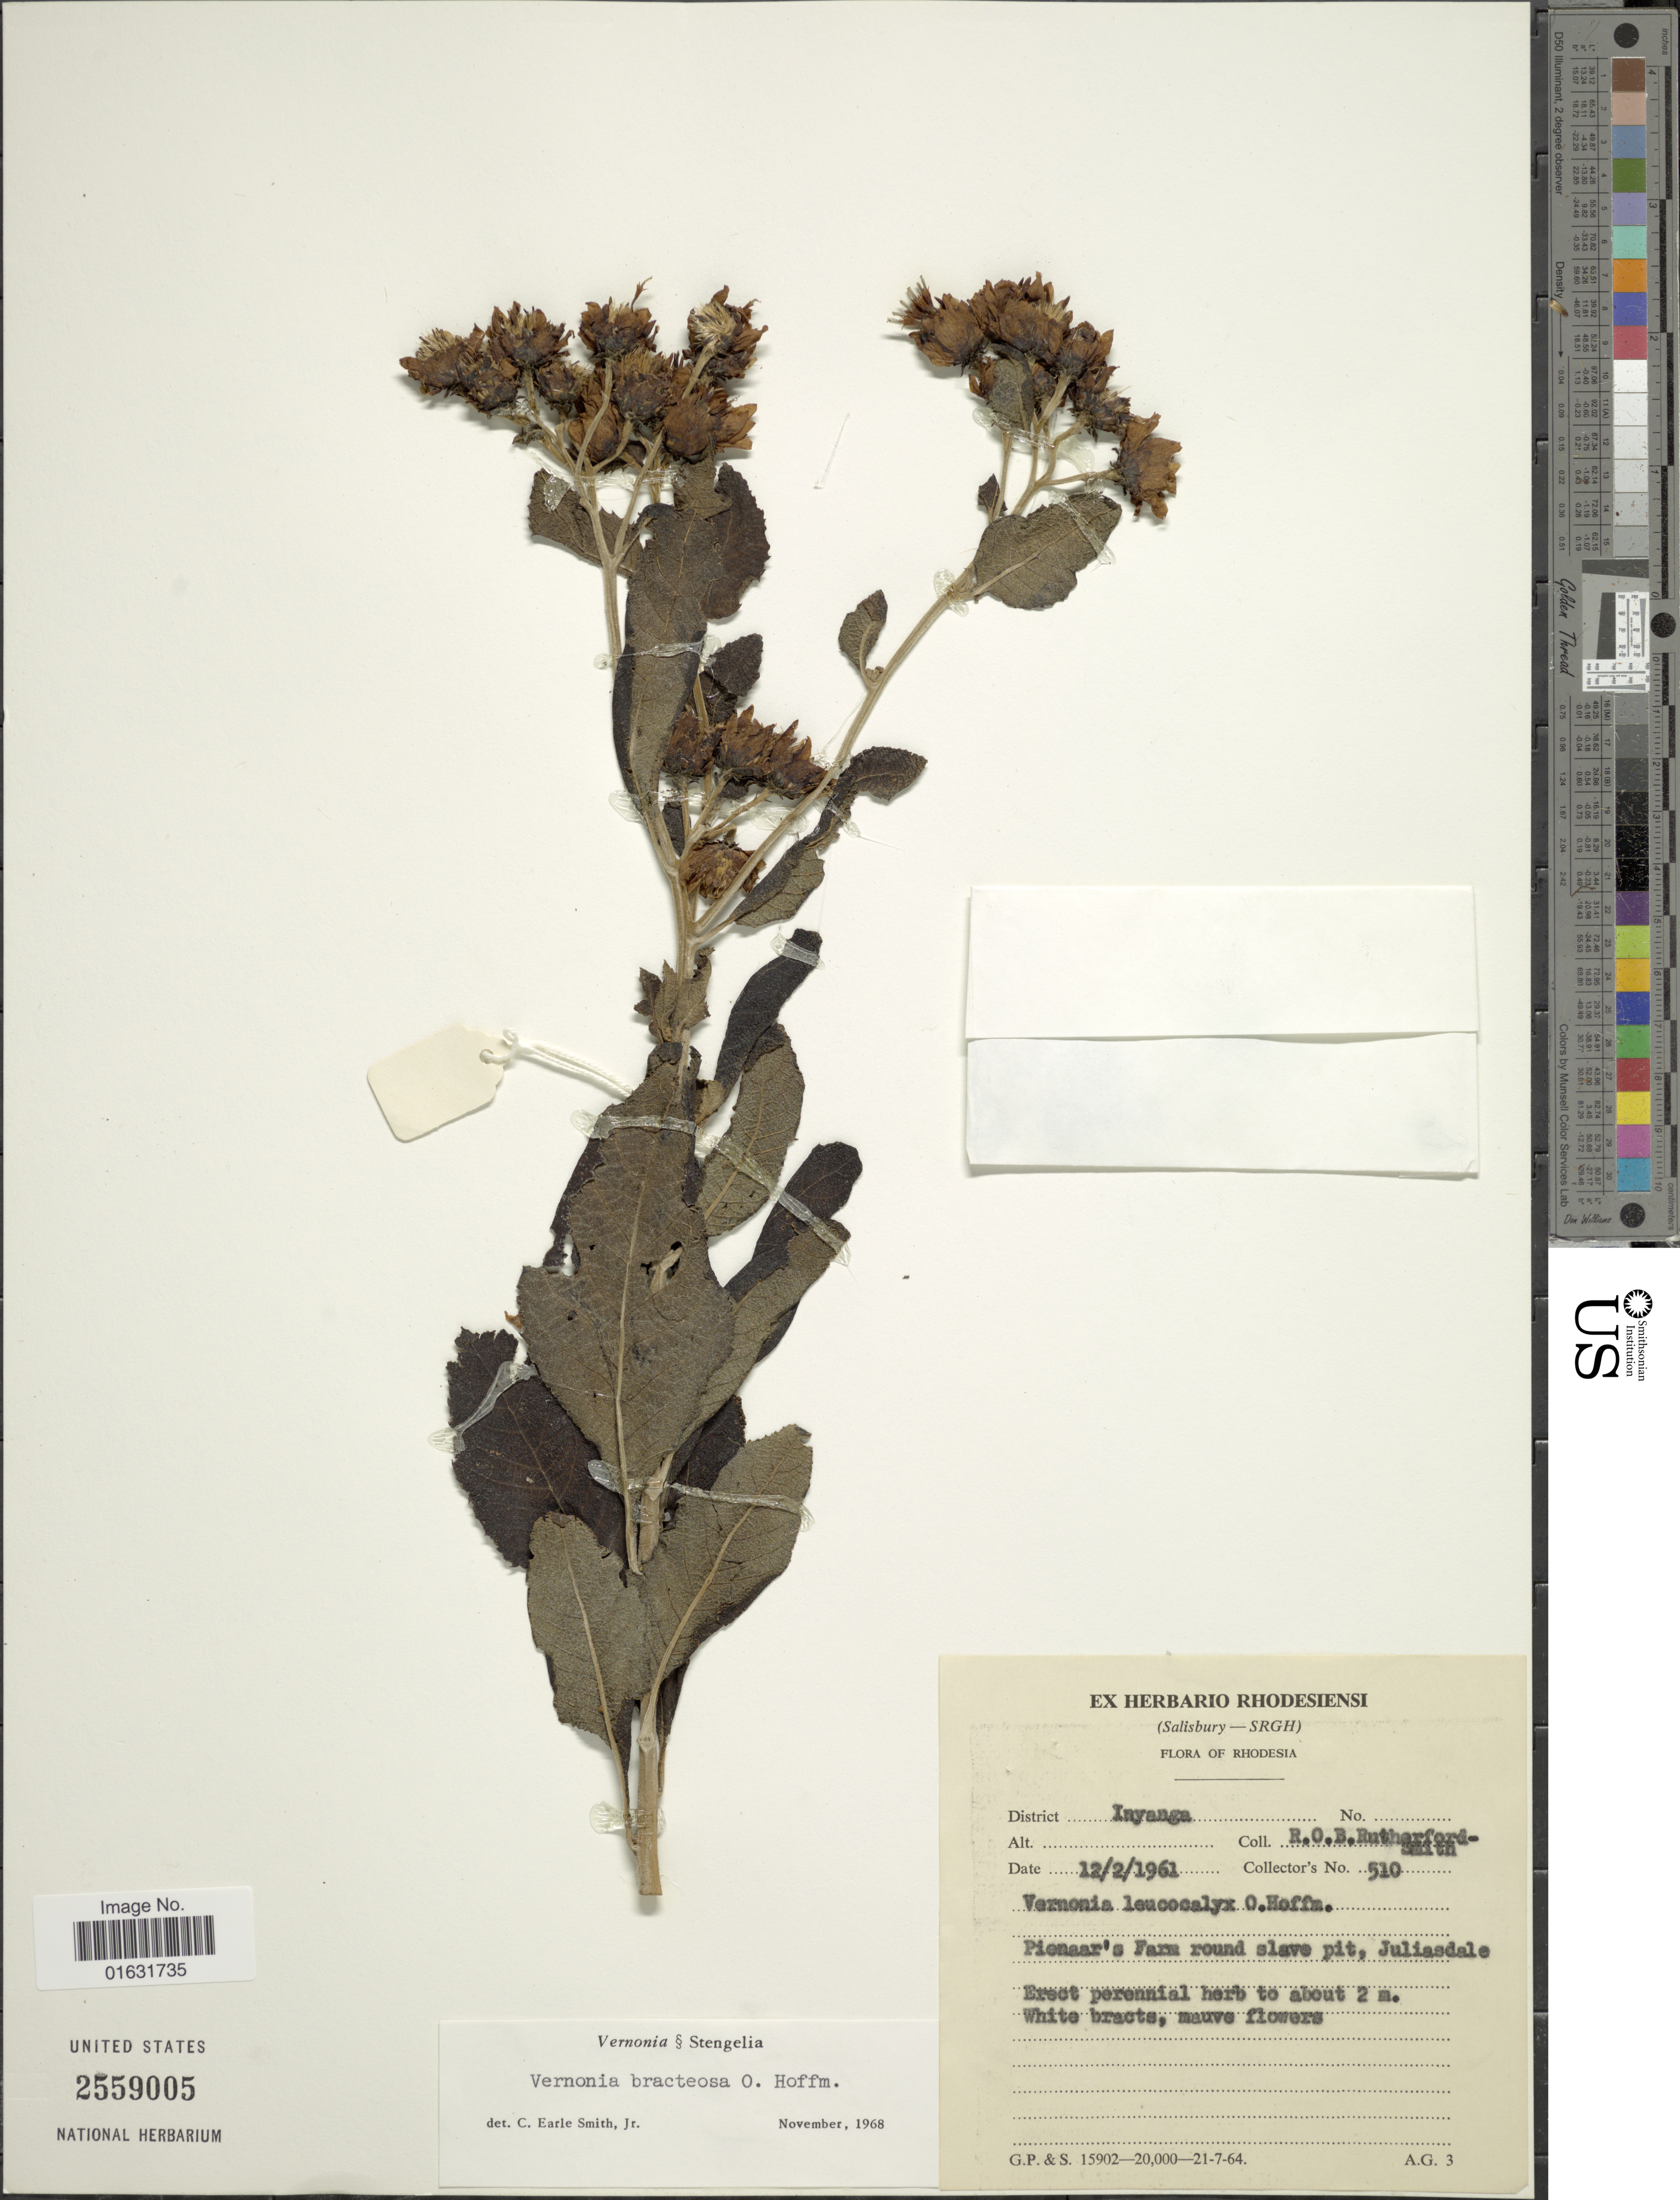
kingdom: Plantae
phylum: Tracheophyta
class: Magnoliopsida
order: Asterales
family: Asteraceae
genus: Baccharoides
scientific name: Baccharoides bracteosa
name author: (O. Hoffm.) Isawumi et al.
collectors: R. Rutherford-Smith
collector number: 510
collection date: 1961-02-12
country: Zimbabwe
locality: Rhodesia, Pienaar's Farn round slave pitt, Juliasdale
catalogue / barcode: US 2559005